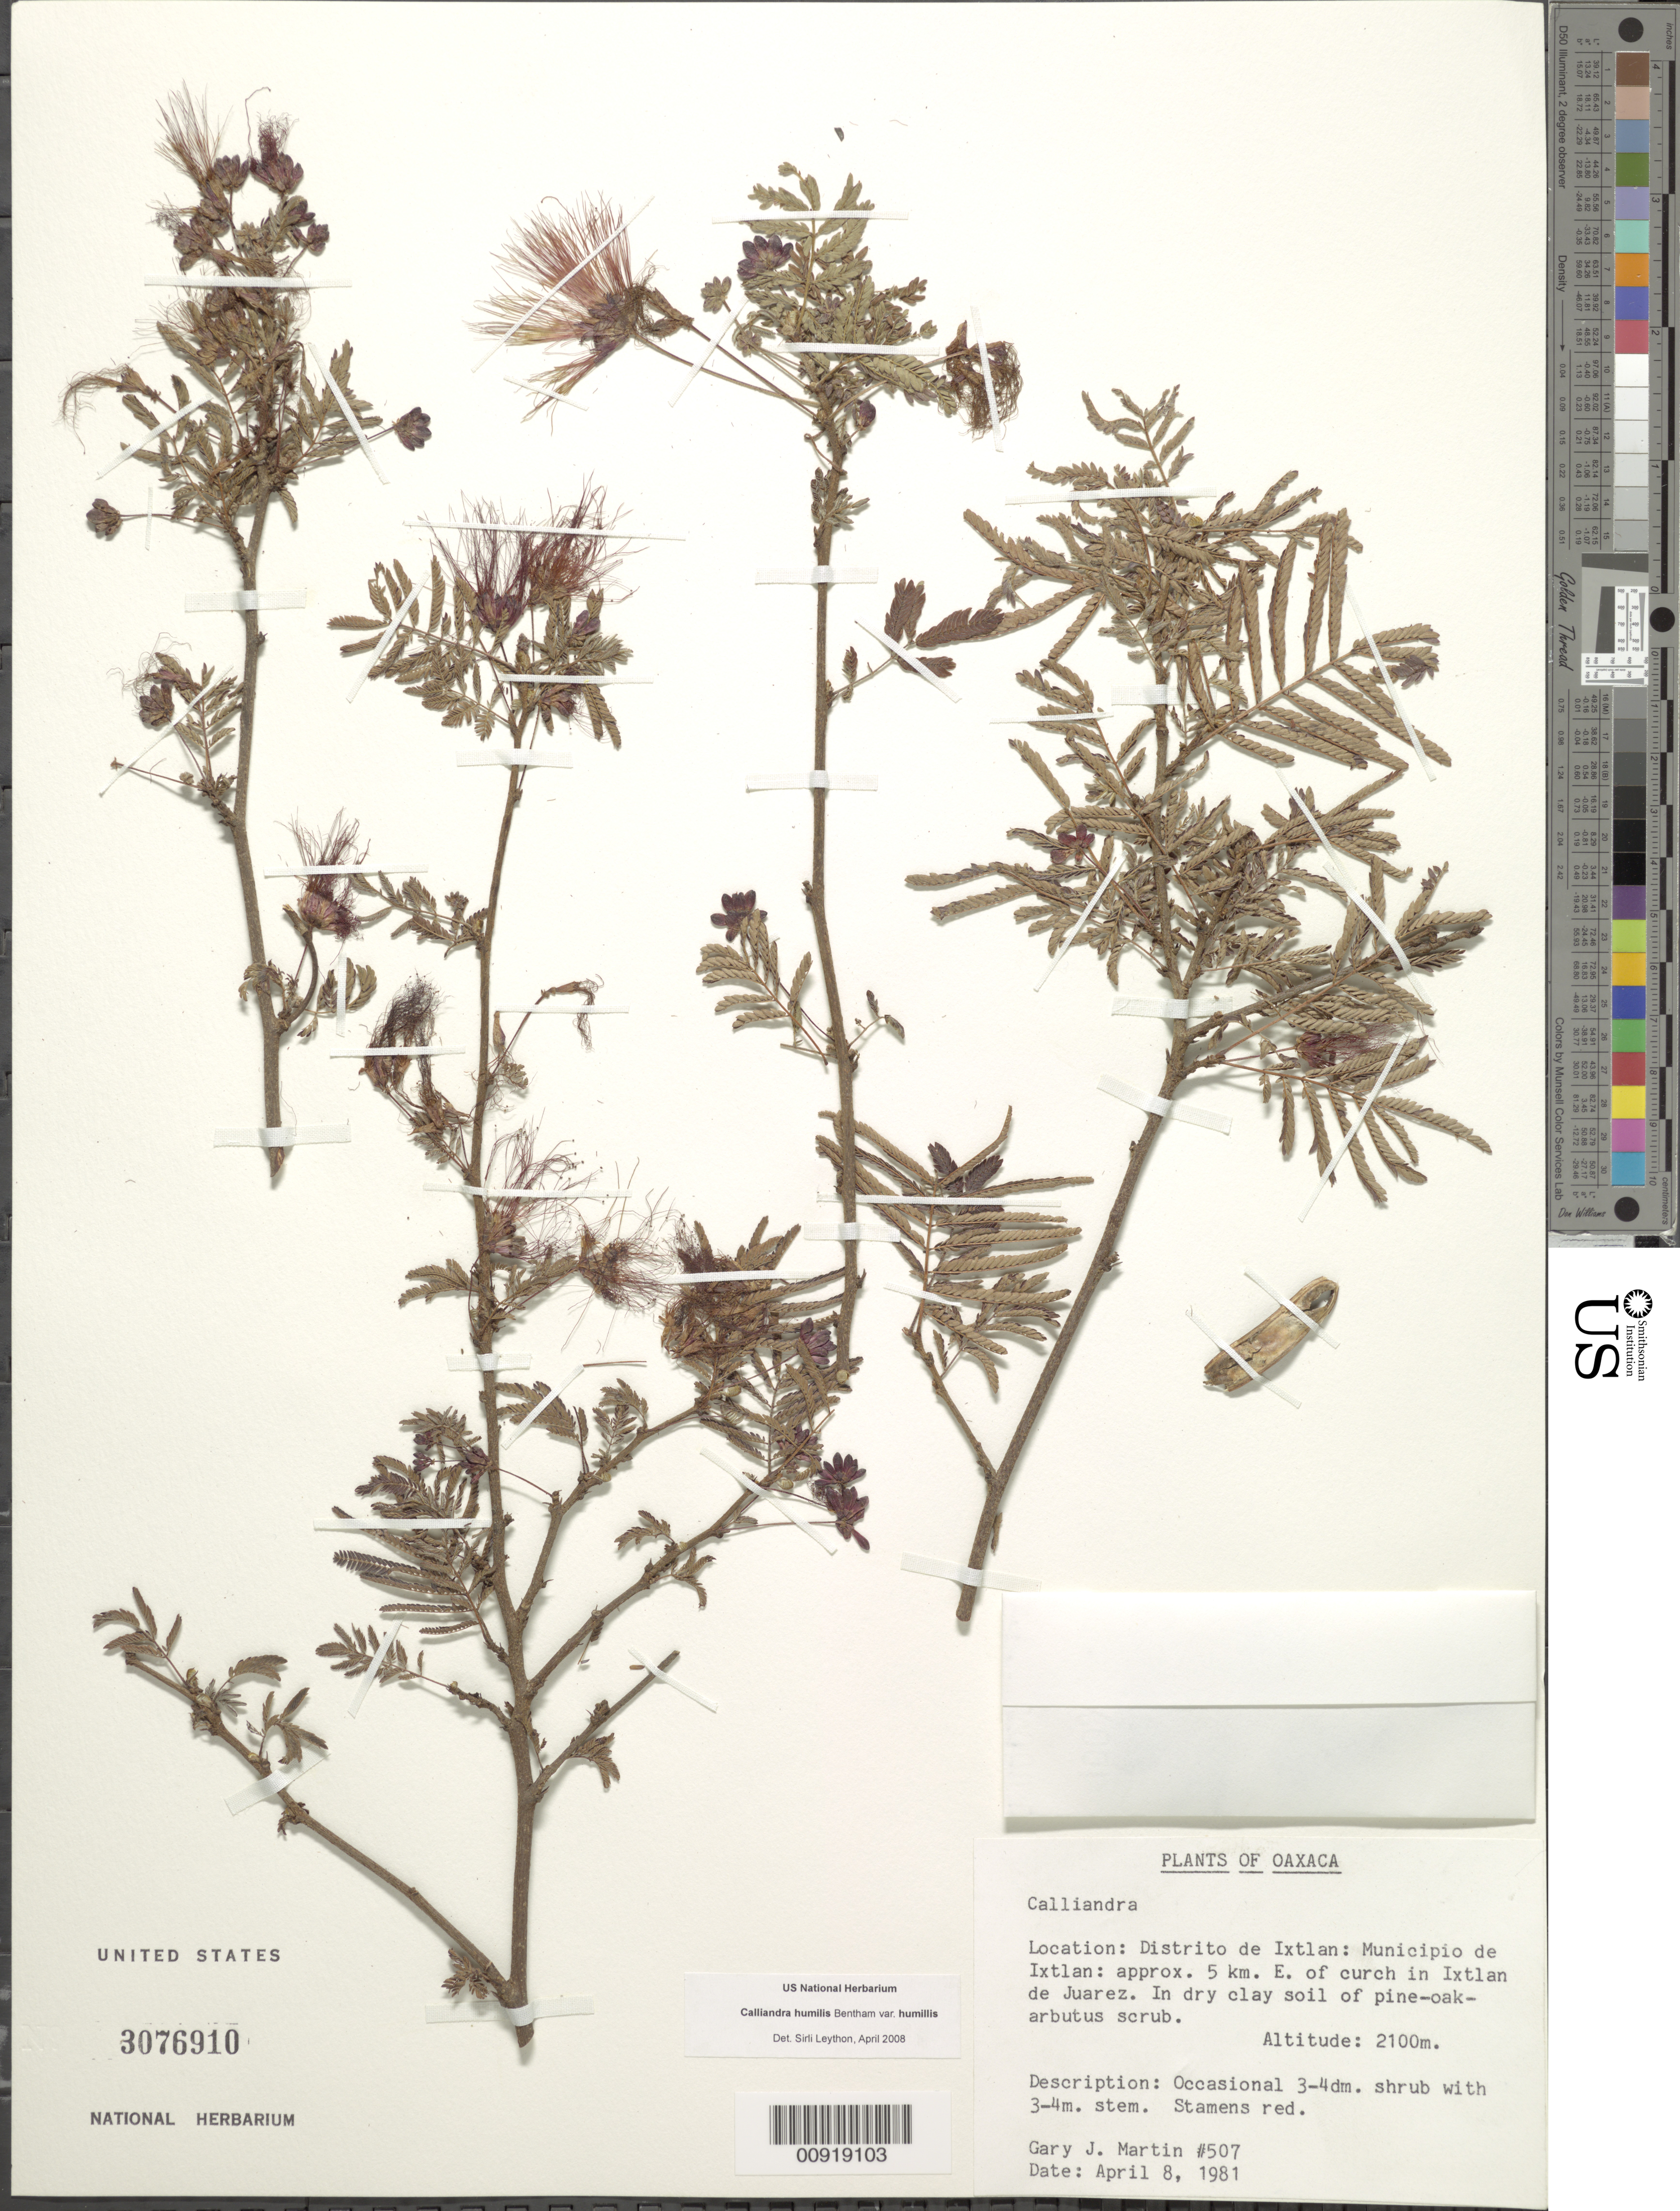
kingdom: Plantae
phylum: Tracheophyta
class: Magnoliopsida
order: Fabales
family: Fabaceae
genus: Calliandra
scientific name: Calliandra humilis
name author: Benth.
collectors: G. J. Martin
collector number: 507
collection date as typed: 08 Apr 1981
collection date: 1981-04-08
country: Mexico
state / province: Oaxaca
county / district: Ixtlán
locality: Oaxaca: Distrito de Ixtlán: Municipio de Ixtlán: approx. 5 km. E of Church in Ixtlán de de Juárez.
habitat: In dry clay soil of pine-oak-arbutus scrub.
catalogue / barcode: US 3076910